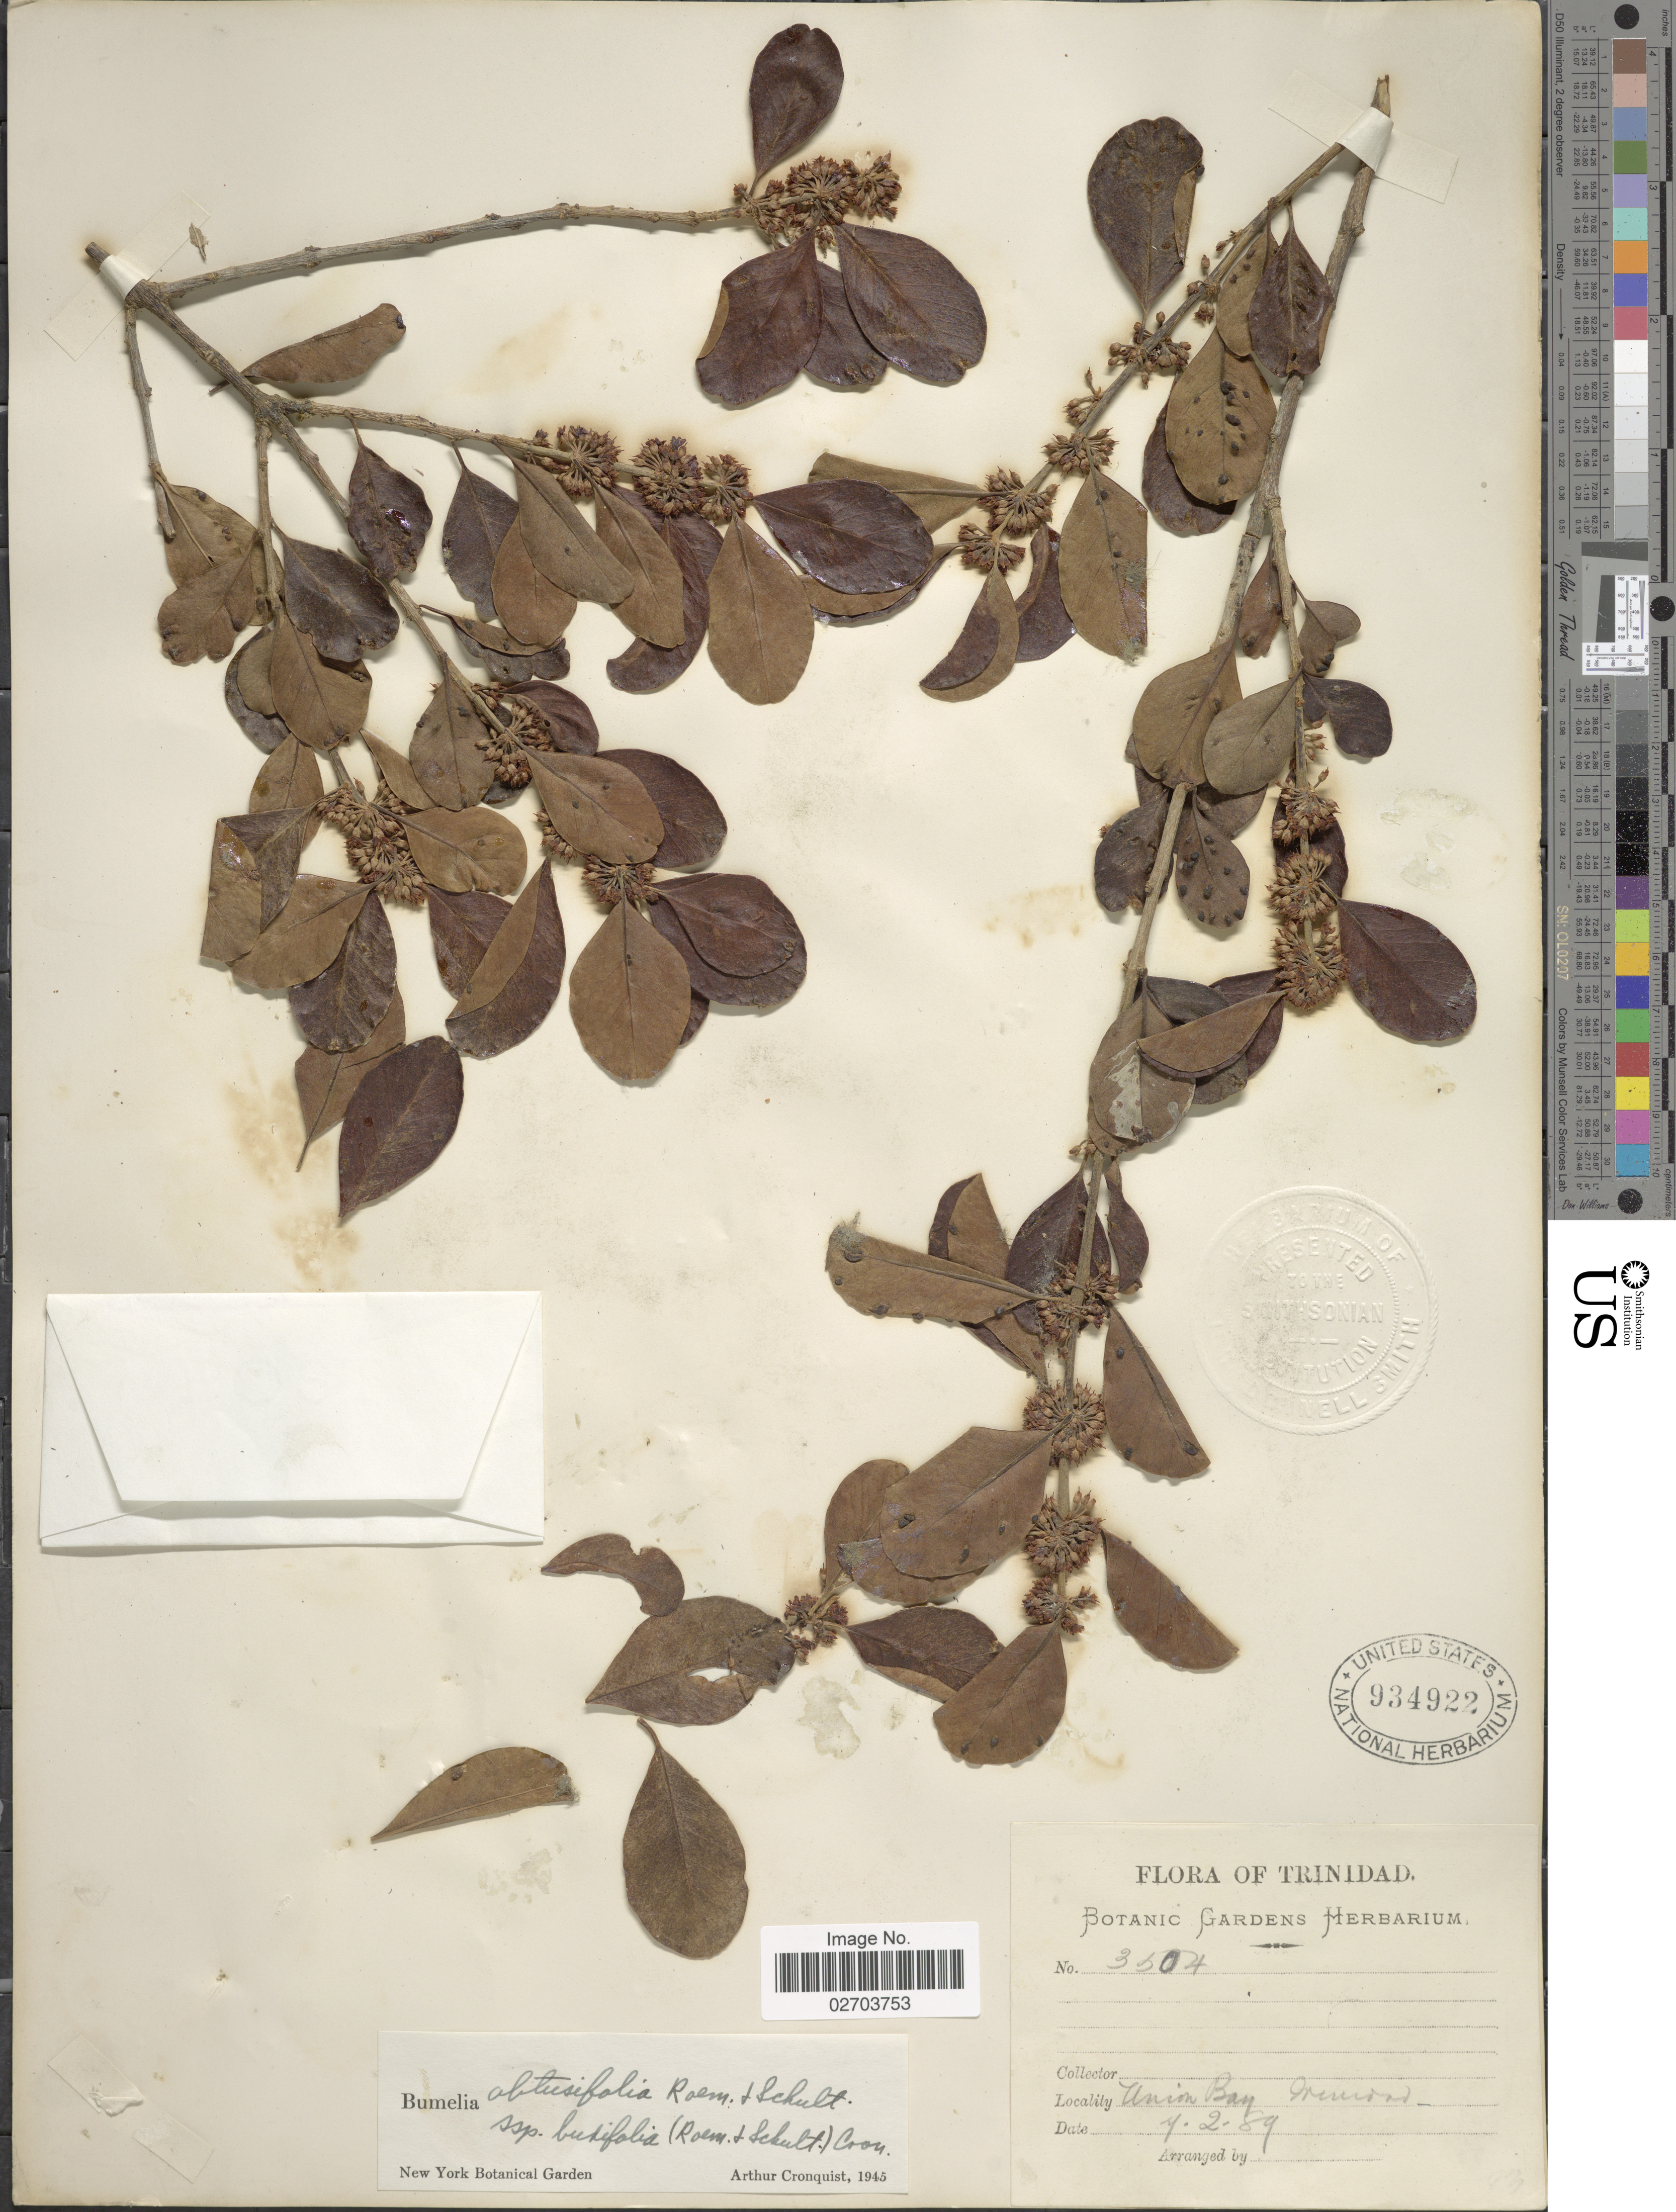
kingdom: Plantae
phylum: Tracheophyta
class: Magnoliopsida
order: Ericales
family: Sapotaceae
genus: Sideroxylon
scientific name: Sideroxylon obtusifolium subsp. buxifolium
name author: (Roem. & Schult.) T.D. Penn.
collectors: Botanic Gardens Herbarium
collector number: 3504*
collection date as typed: Transcribed d/m/y: 9/2/89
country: Trinidad and Tobago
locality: Trinidad, Union Bay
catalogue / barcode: US 934922